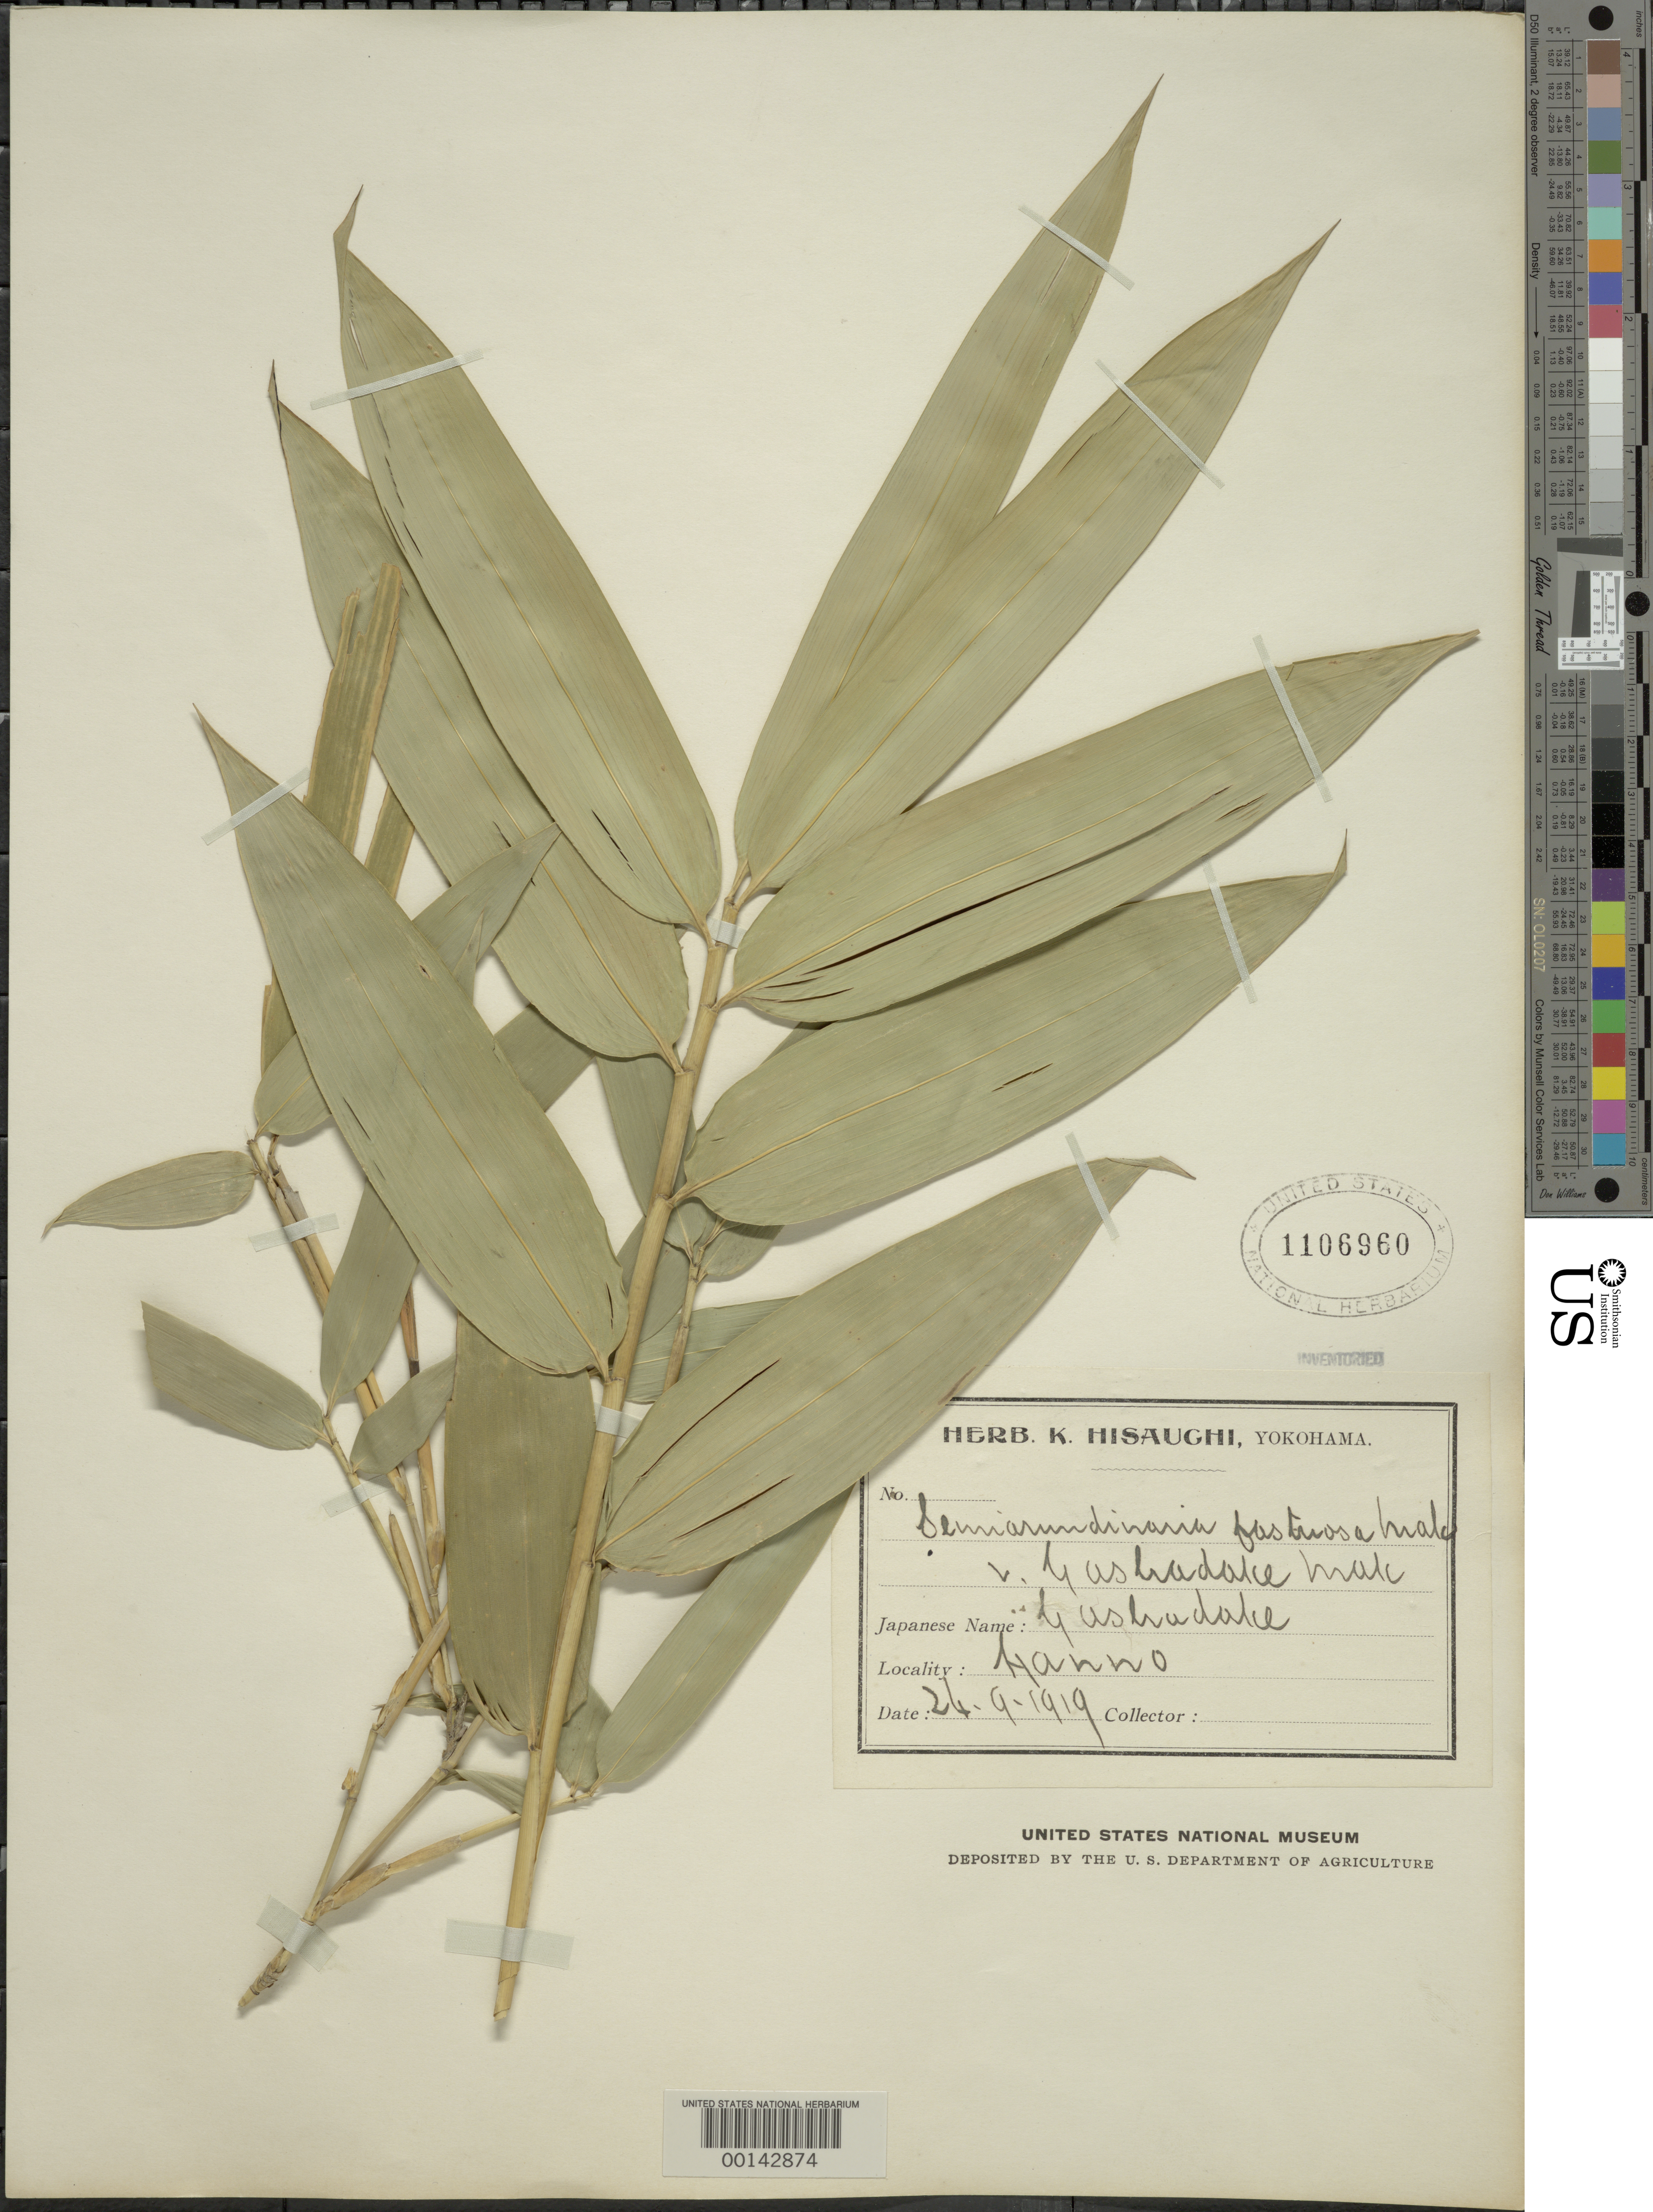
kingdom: Plantae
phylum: Tracheophyta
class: Liliopsida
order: Poales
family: Poaceae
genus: Semiarundinaria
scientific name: Semiarundinaria fastuosa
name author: Makino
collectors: K. Hisauchi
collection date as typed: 24 Sep 1919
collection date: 1919-09-24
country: Japan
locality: Hanno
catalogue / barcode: US 1106960